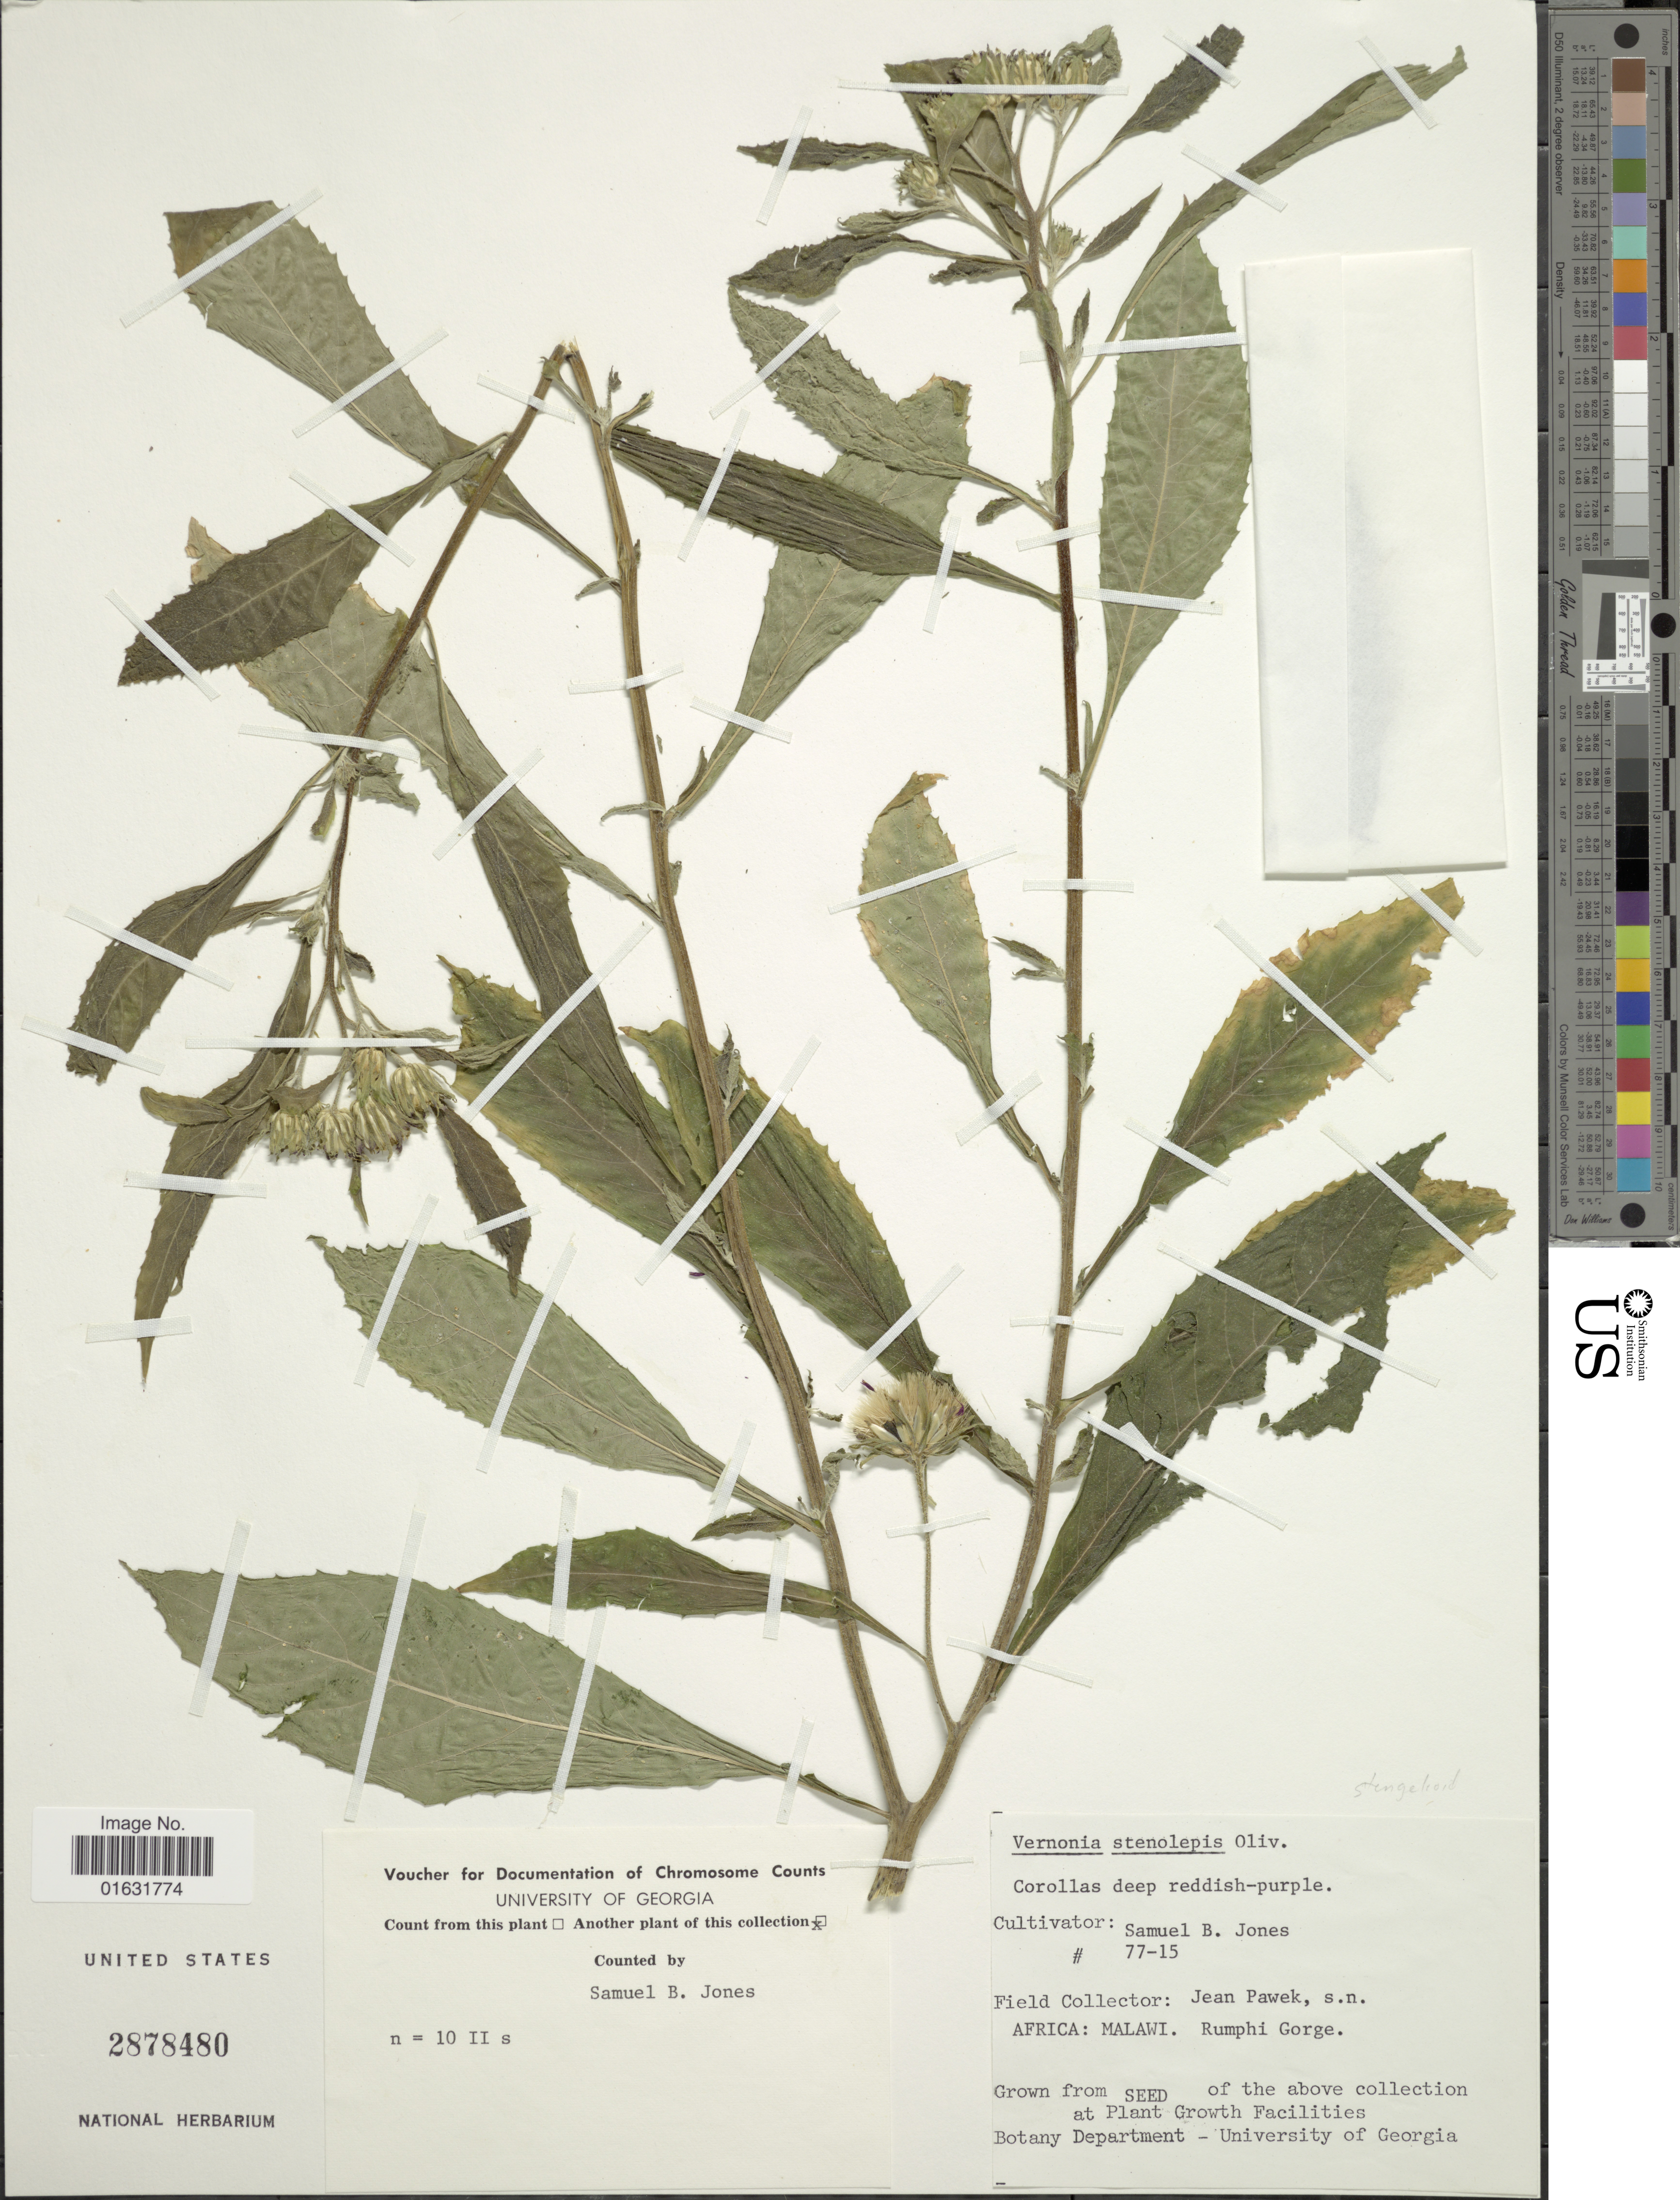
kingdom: Plantae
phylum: Tracheophyta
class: Magnoliopsida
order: Asterales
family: Asteraceae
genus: Baccharoides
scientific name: Baccharoides anthelmintica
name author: (L.) Moench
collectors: S. B. Jones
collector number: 77-15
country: United States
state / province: Georgia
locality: Plant Growth Facilities Botany Department- University of Georga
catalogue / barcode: US 2878480